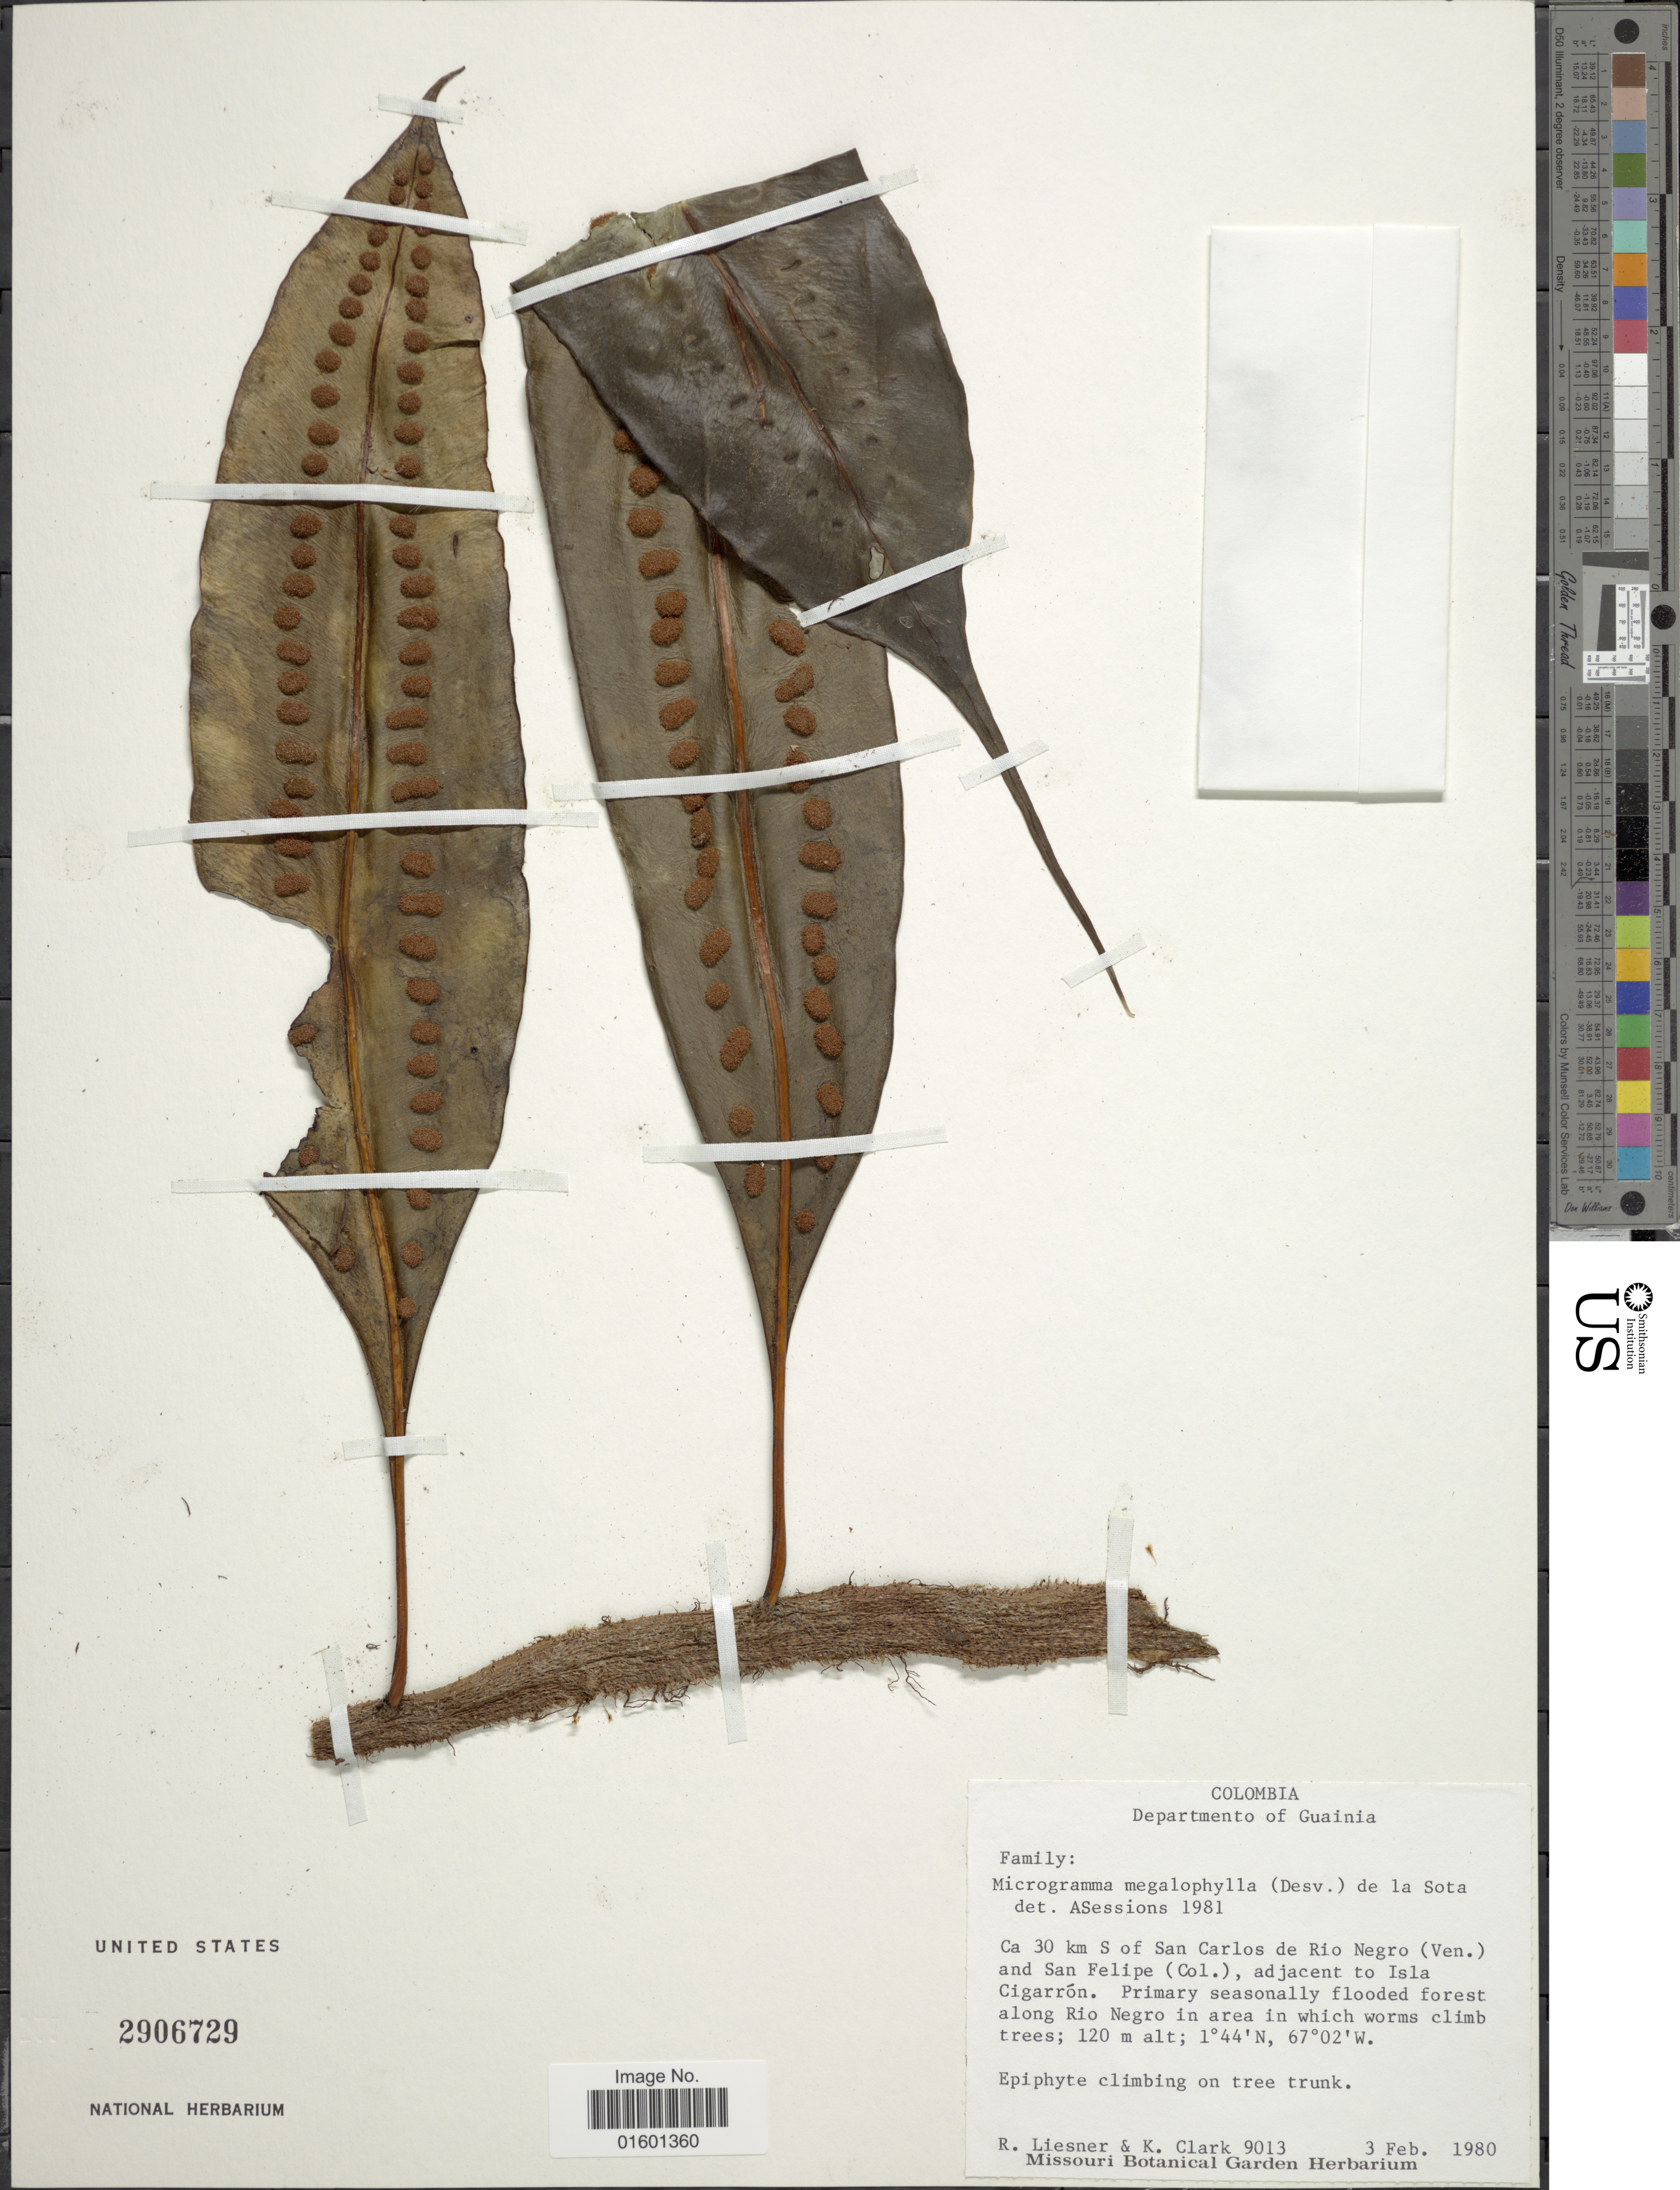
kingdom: Plantae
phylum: Tracheophyta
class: Polypodiopsida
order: Polypodiales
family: Polypodiaceae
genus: Microgramma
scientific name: Microgramma megalophylla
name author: (Desv.) de la Sota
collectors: R. L. Liesner & K. Clark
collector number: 9013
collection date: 1980-02-03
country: Colombia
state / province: Guainía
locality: Ca. 30 km S of San Carlos de Rio Negro (Ven.) and San Felipe (Col.), adjacent to Isla Cigarron. Primary seasonally flooded forest along Rio Negro in area in which worms climb trees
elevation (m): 120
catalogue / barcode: US 2906729